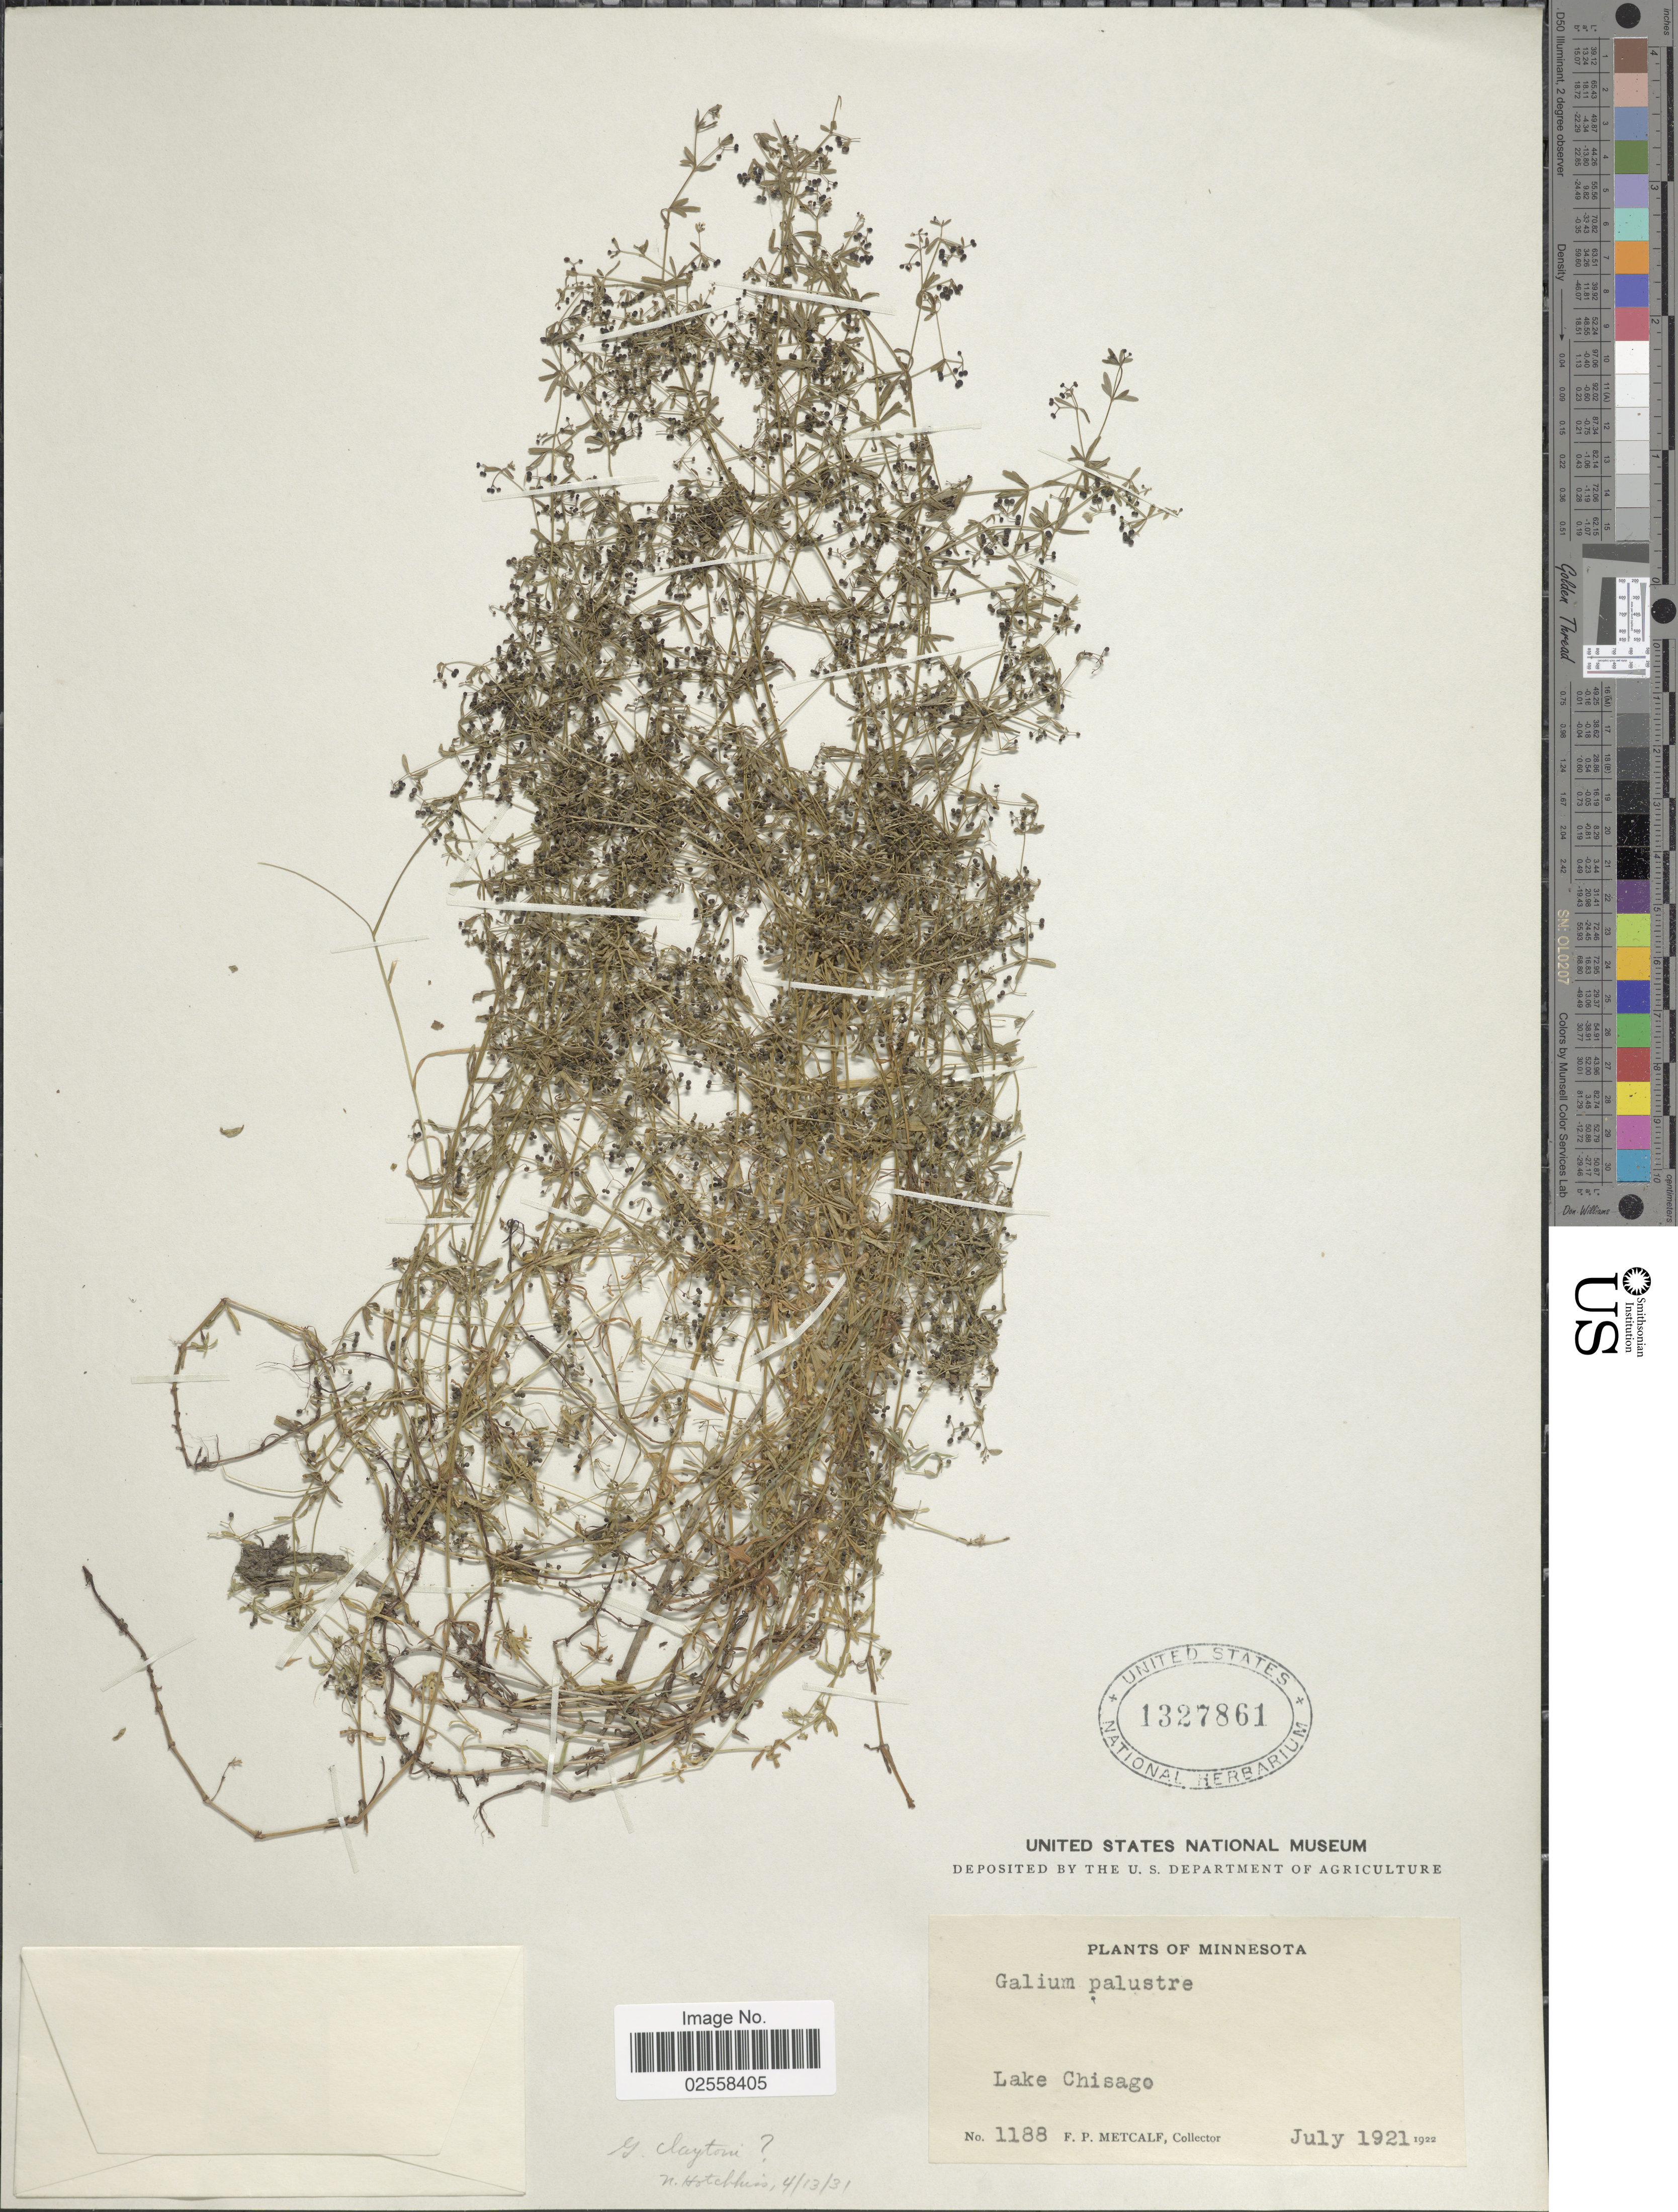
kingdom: Plantae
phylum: Tracheophyta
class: Magnoliopsida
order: Gentianales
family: Rubiaceae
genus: Galium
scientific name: Galium plumosum subsp. plumosum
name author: Rusby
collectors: F. Metcalf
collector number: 1188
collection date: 1921-07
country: United States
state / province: Minnesota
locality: Lake Chisago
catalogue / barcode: US 1327861